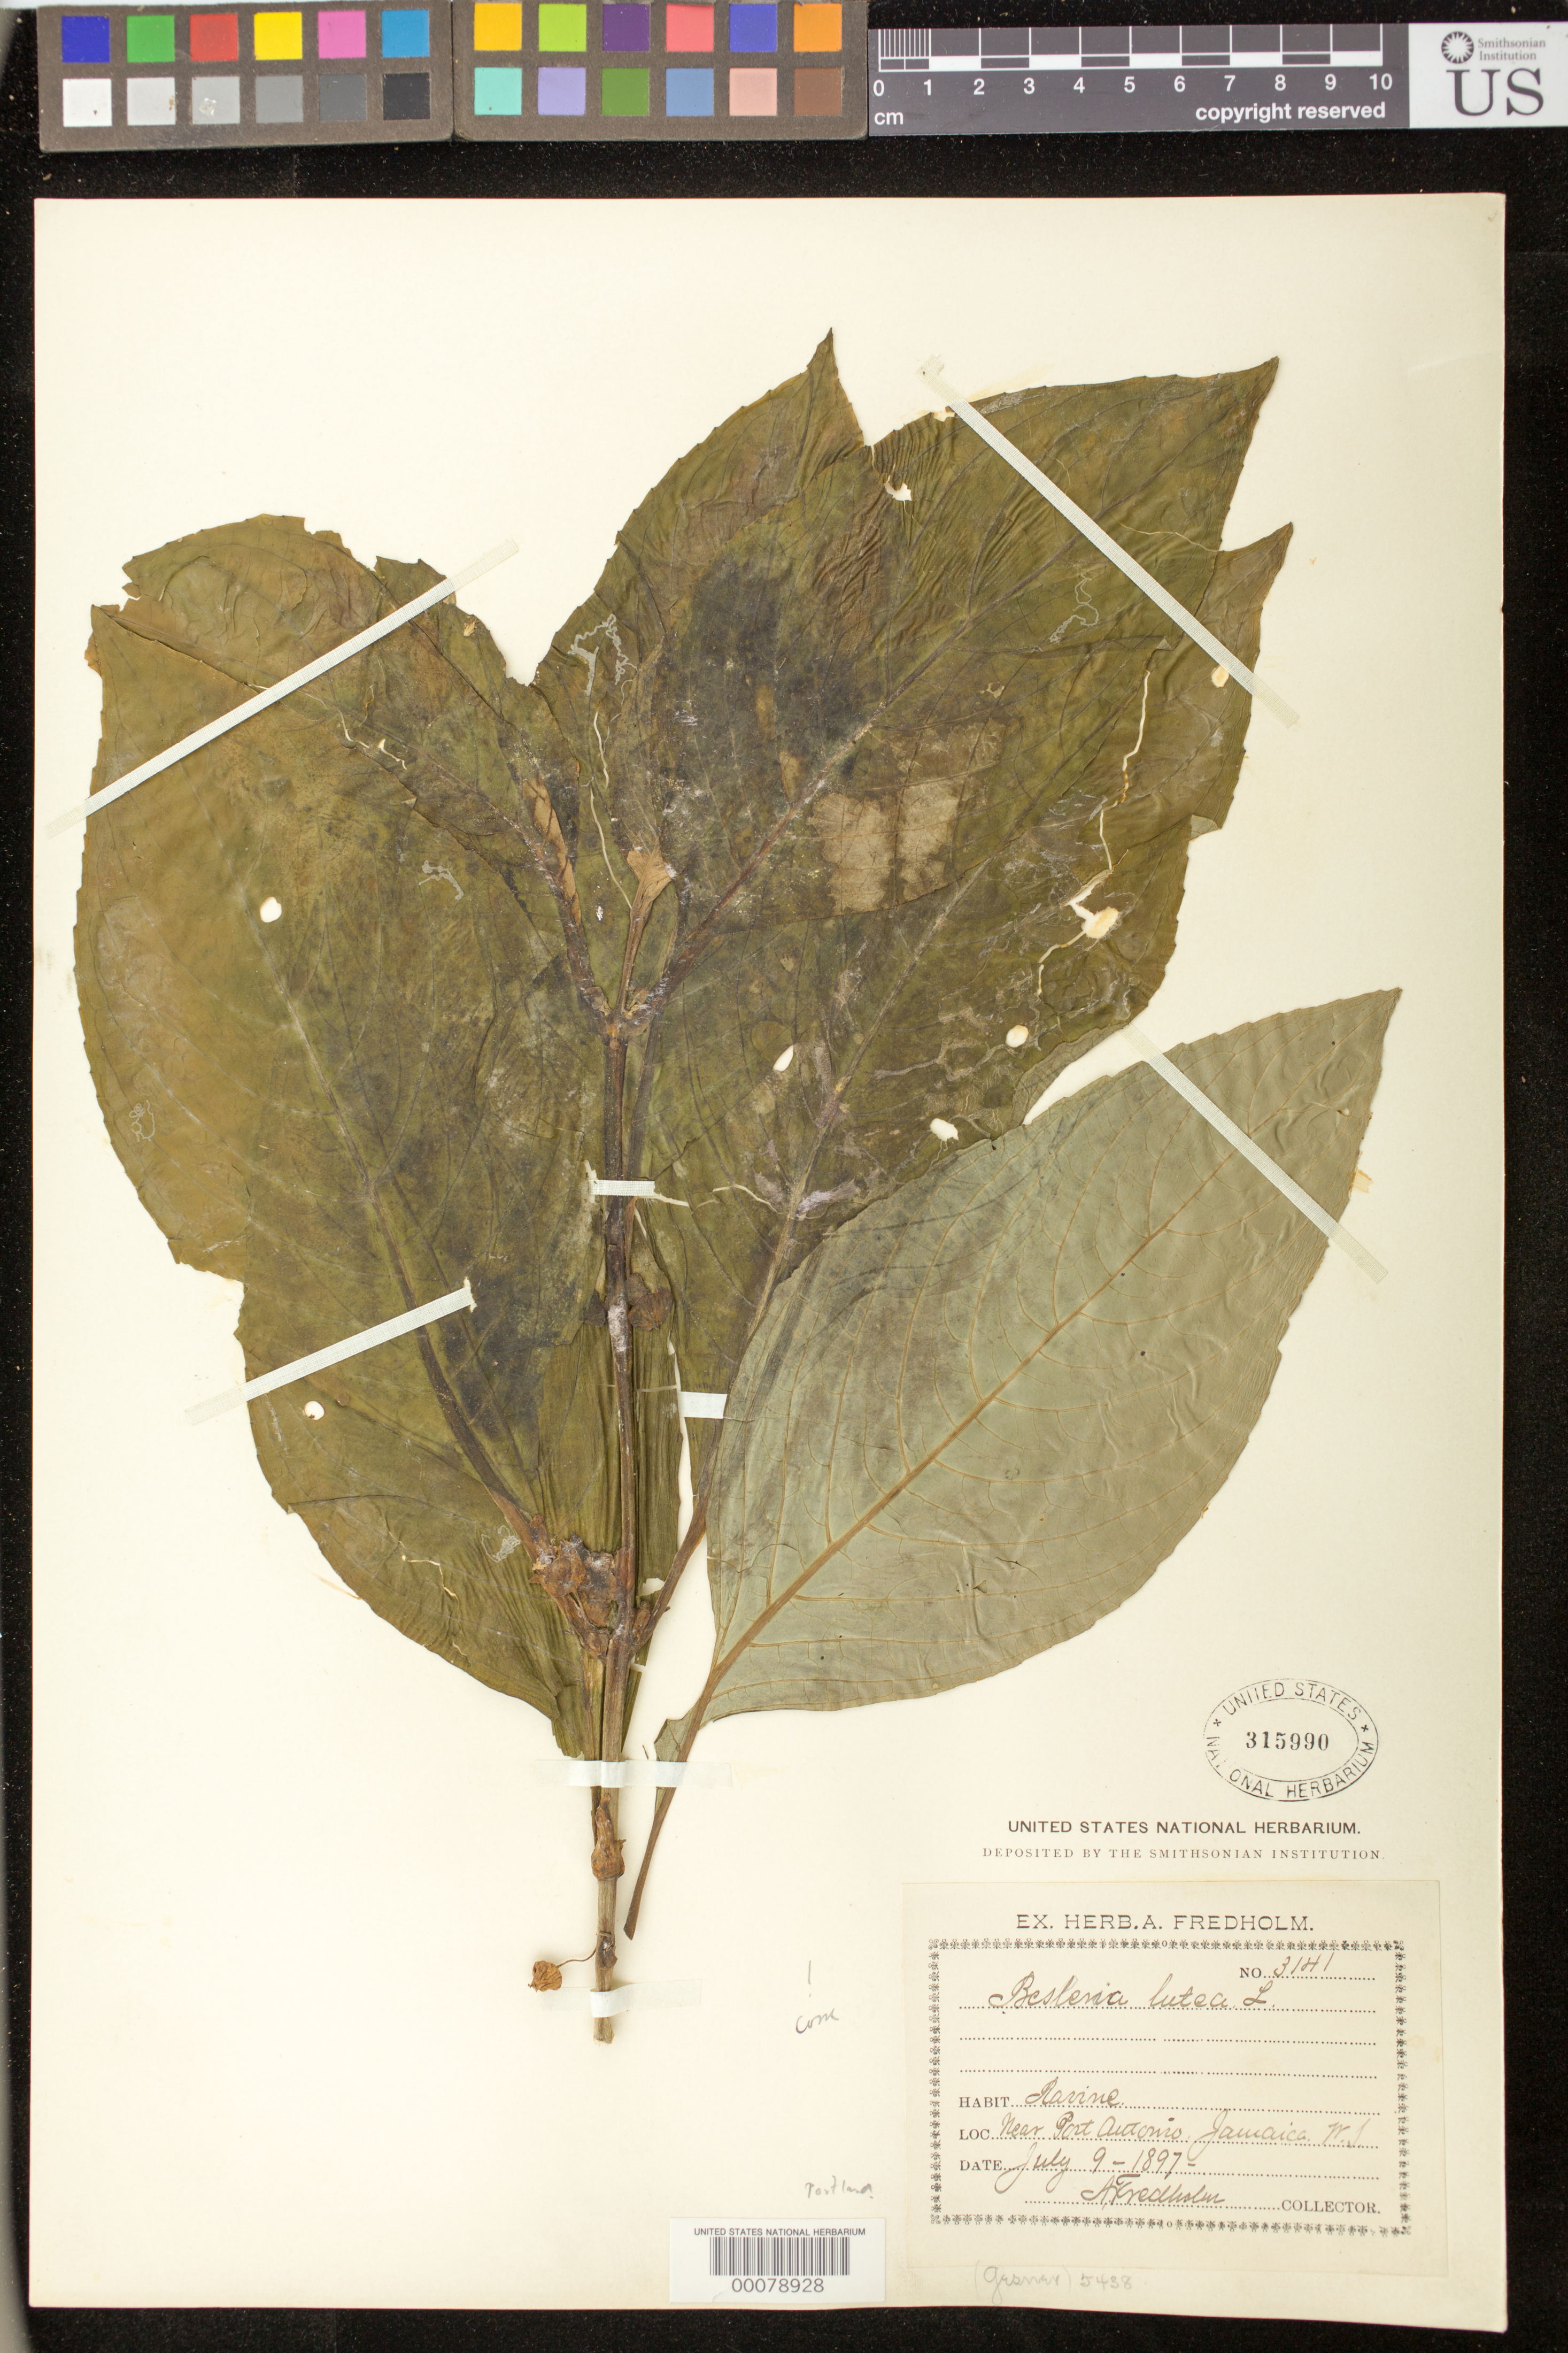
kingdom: Plantae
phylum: Tracheophyta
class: Magnoliopsida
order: Lamiales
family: Gesneriaceae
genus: Besleria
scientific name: Besleria lutea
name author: L.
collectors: A. J. Fredholm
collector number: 3141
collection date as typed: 09 Jul 1897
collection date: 1897-07-09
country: Jamaica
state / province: Portland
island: Jamaica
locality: Near Port Antonio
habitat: Ravine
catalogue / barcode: US 315990